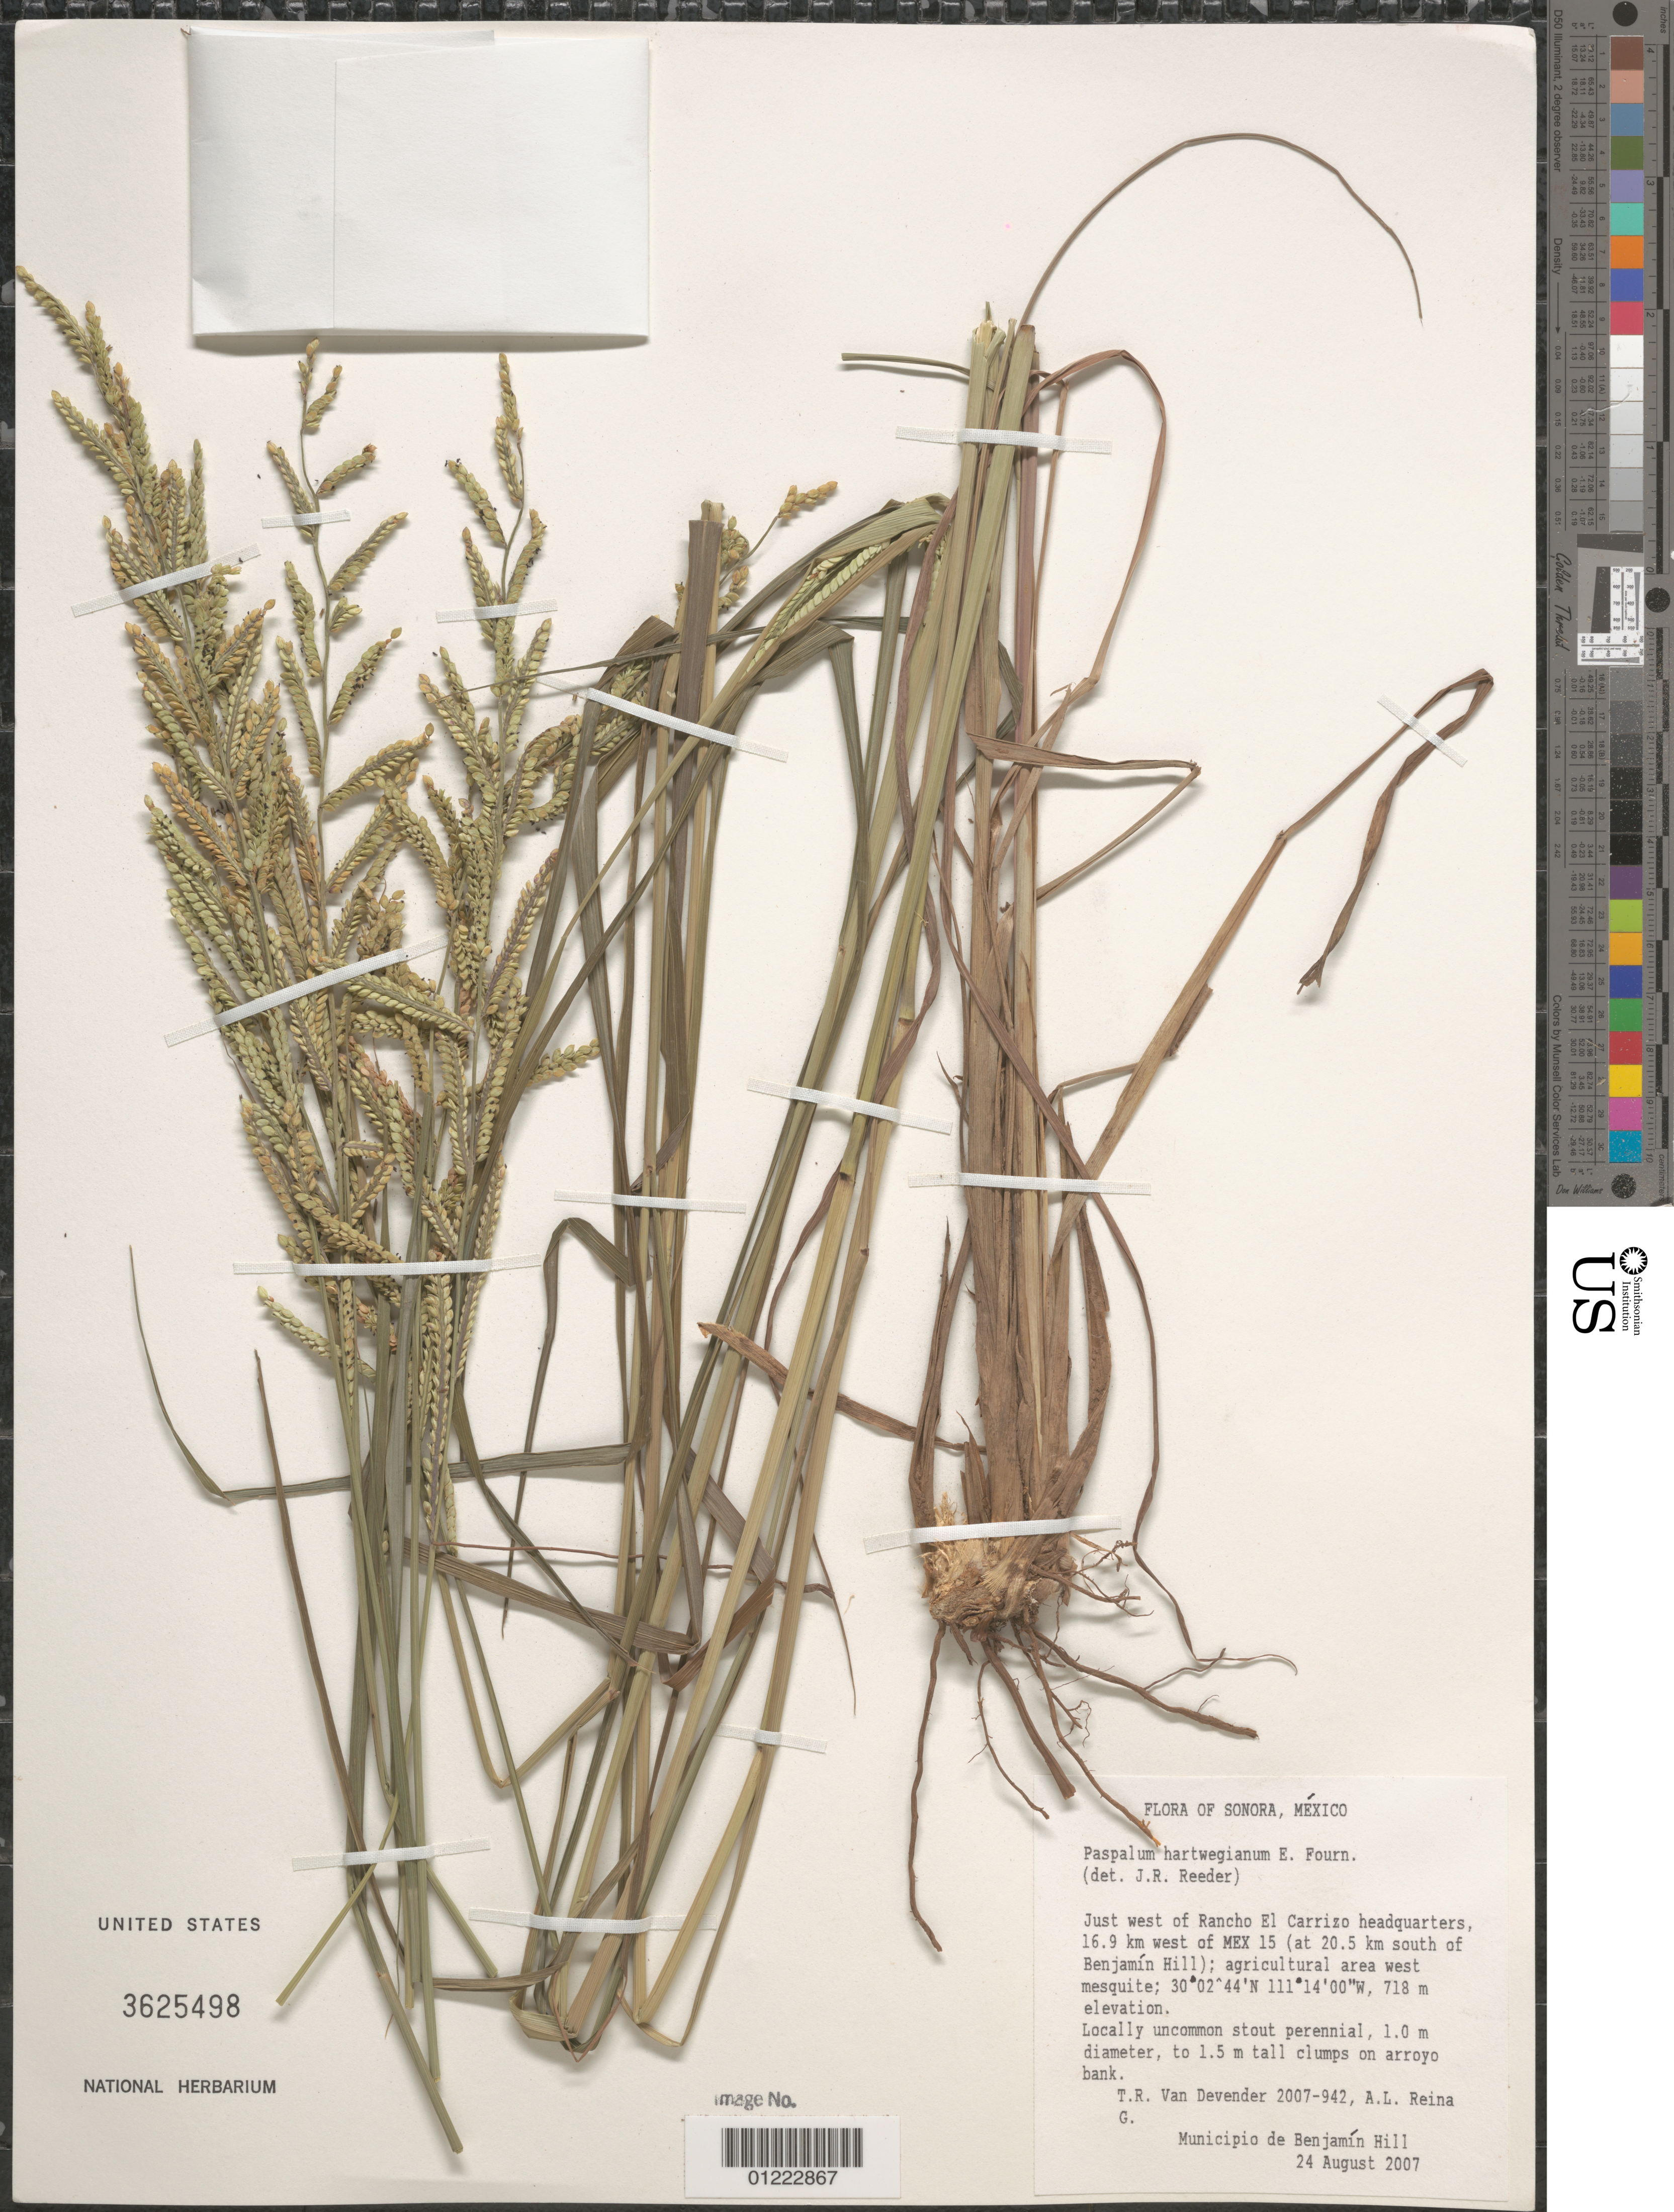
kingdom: Plantae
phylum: Tracheophyta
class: Liliopsida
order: Poales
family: Poaceae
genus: Paspalum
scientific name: Paspalum hartwegianum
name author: E. Fourn.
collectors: T. R. Van Devender & A. L. Reina G.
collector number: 2007-942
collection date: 2007-08-24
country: Mexico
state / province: Sonora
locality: Just west of Rancho El Carrizo headquarters, 16.9 km west of MEX 15 (at 20.5 km south of Benjamin Hill); agricultural area west mesquite;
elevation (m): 718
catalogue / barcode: US 3625498